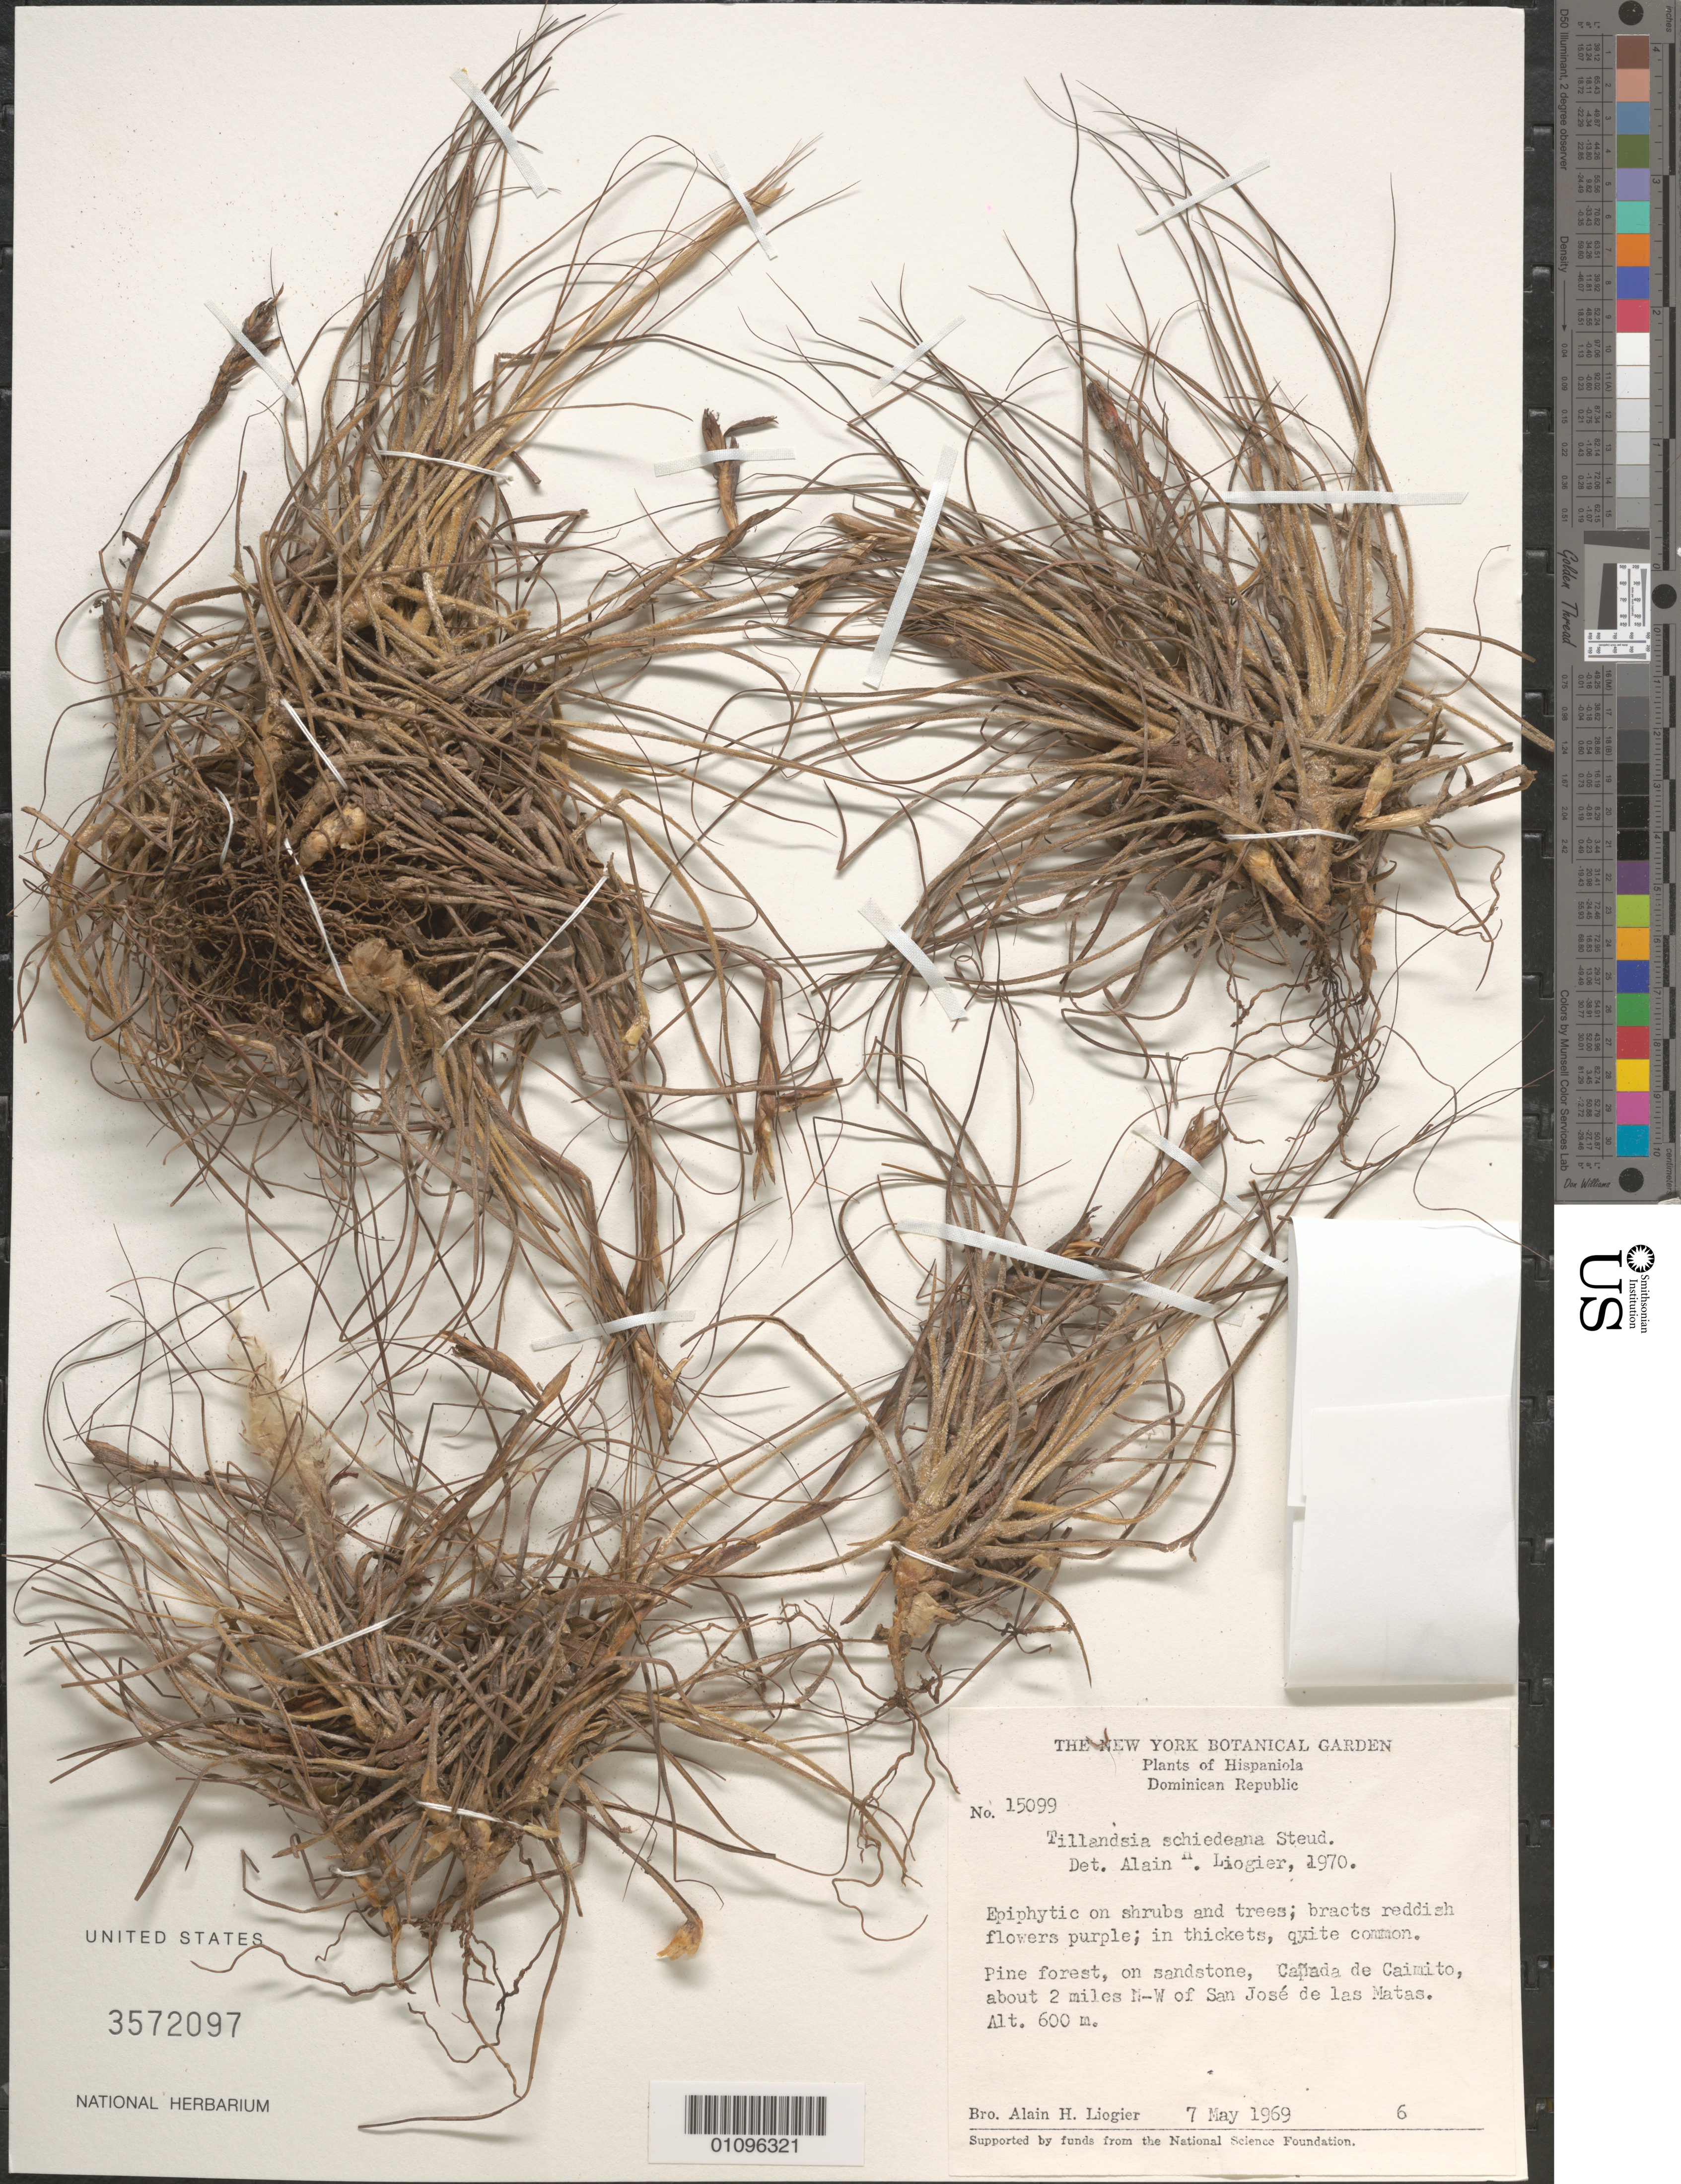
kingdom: Plantae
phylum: Tracheophyta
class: Liliopsida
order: Poales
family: Bromeliaceae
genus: Tillandsia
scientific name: Tillandsia schiedeana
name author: Steud.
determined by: Liogier, Alain H.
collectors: A. H. Liogier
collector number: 15099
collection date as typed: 07 May 1969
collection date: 1969-05-07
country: Dominican Republic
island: Hispaniola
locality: Cañada de Caimito, about 2 miles NW of San José de las Matas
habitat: Pine forest, on sandstone; in thickets, quite common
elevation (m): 600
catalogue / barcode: US 3572097